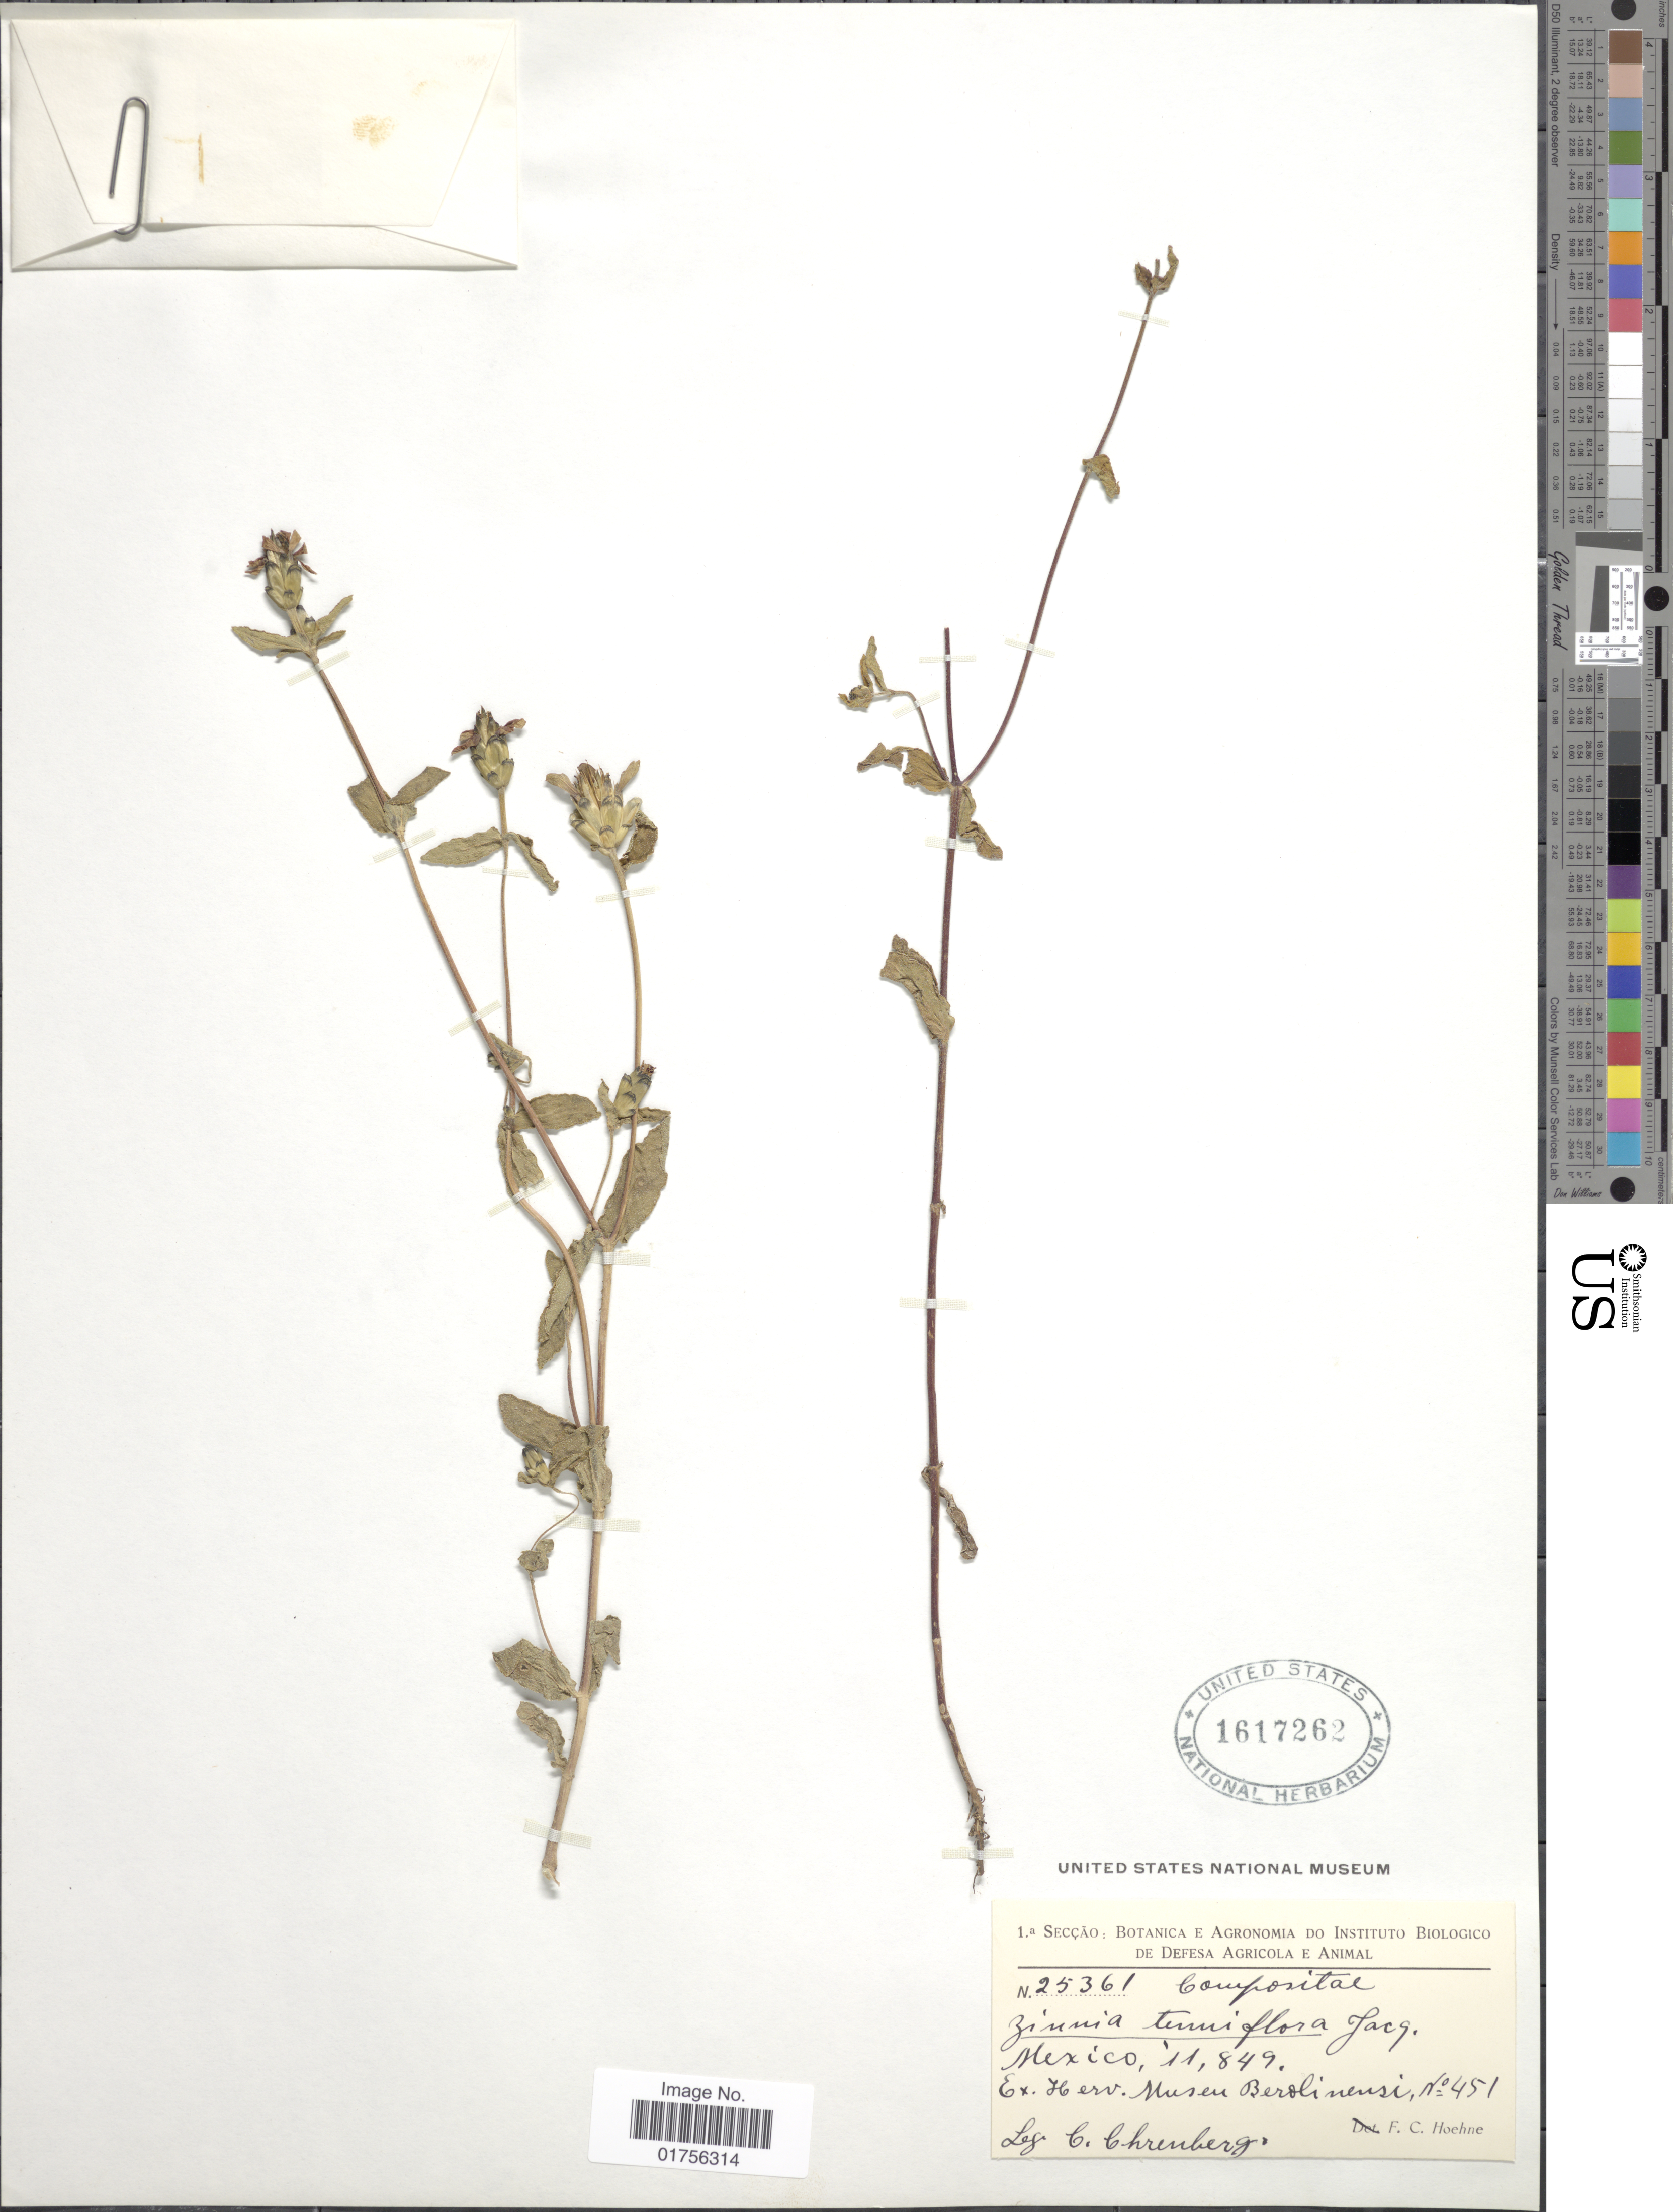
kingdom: Plantae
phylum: Tracheophyta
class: Magnoliopsida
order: Asterales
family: Asteraceae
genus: Zinnia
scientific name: Zinnia tenuiflora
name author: (Jacq.) Jacq.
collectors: C. G. Ehrenberg & F. C. Hoehne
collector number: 25361/451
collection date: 1849-11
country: Mexico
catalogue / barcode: US 1617262